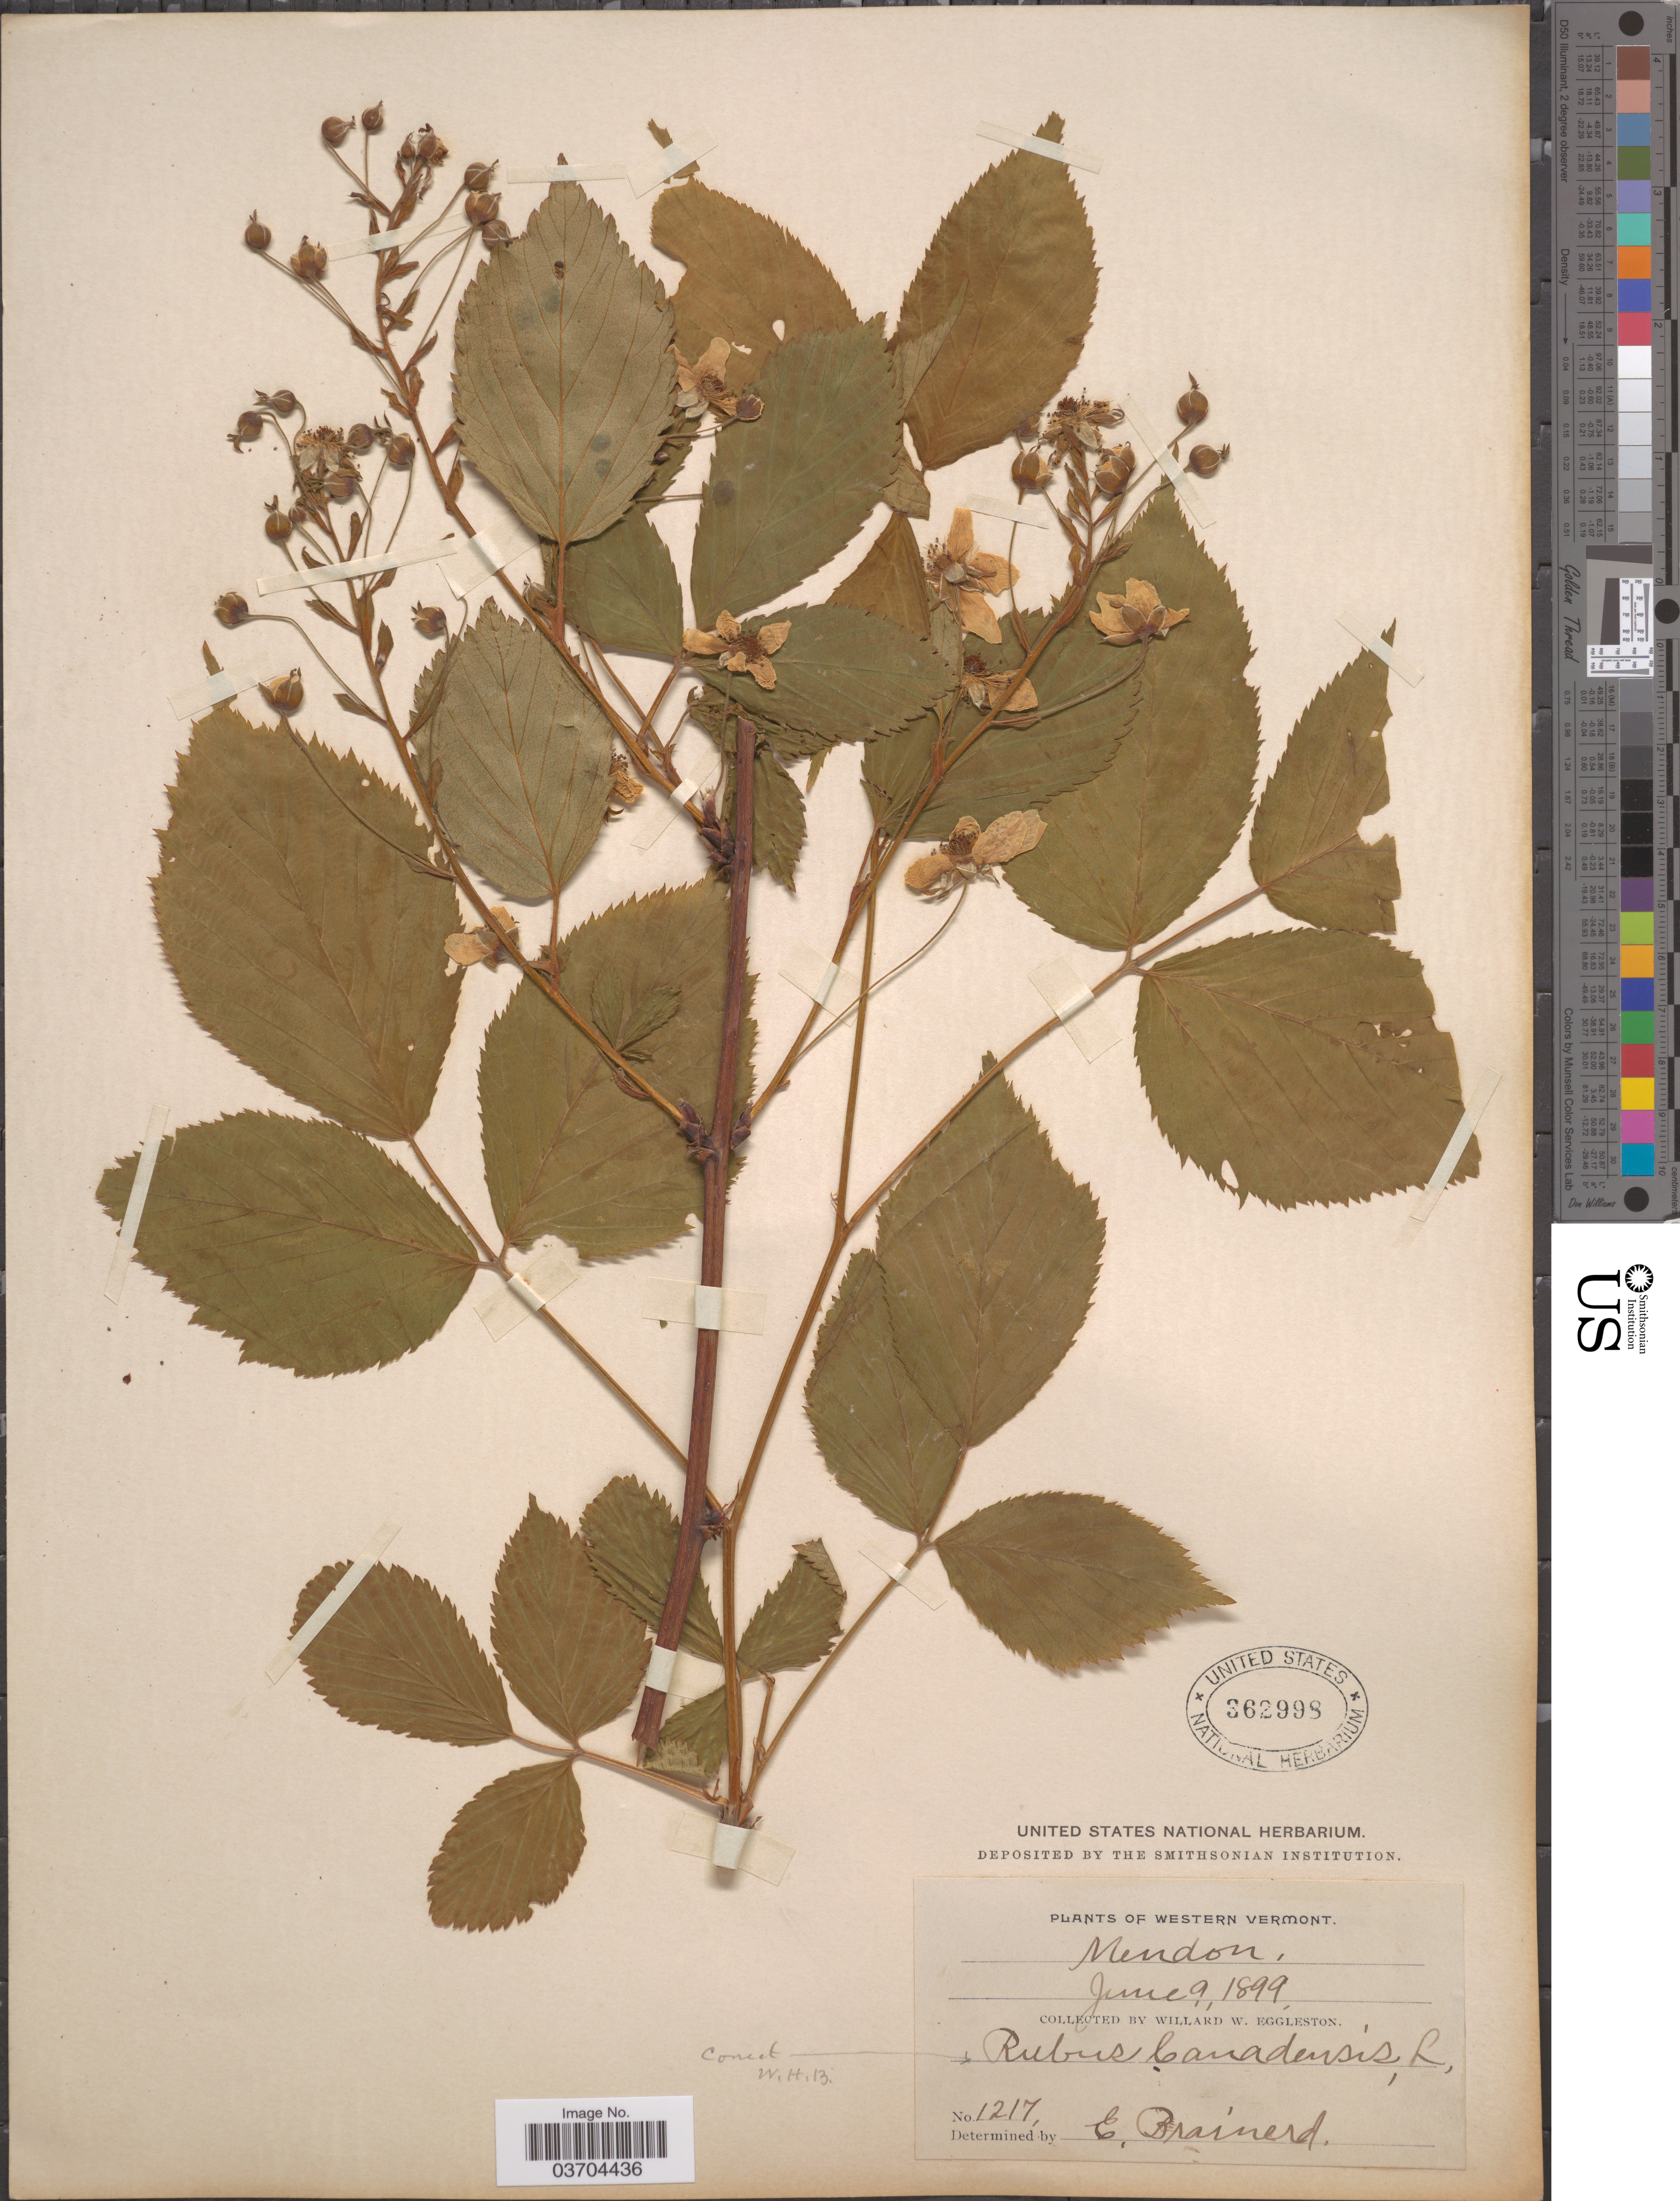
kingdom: Plantae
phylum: Tracheophyta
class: Magnoliopsida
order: Rosales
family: Rosaceae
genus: Rubus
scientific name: Rubus canadensis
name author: L.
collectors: W. W. Eggleston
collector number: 1217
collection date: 1899-06-09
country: United States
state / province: Vermont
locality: Western Vermont. Mendon.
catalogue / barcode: US 362998